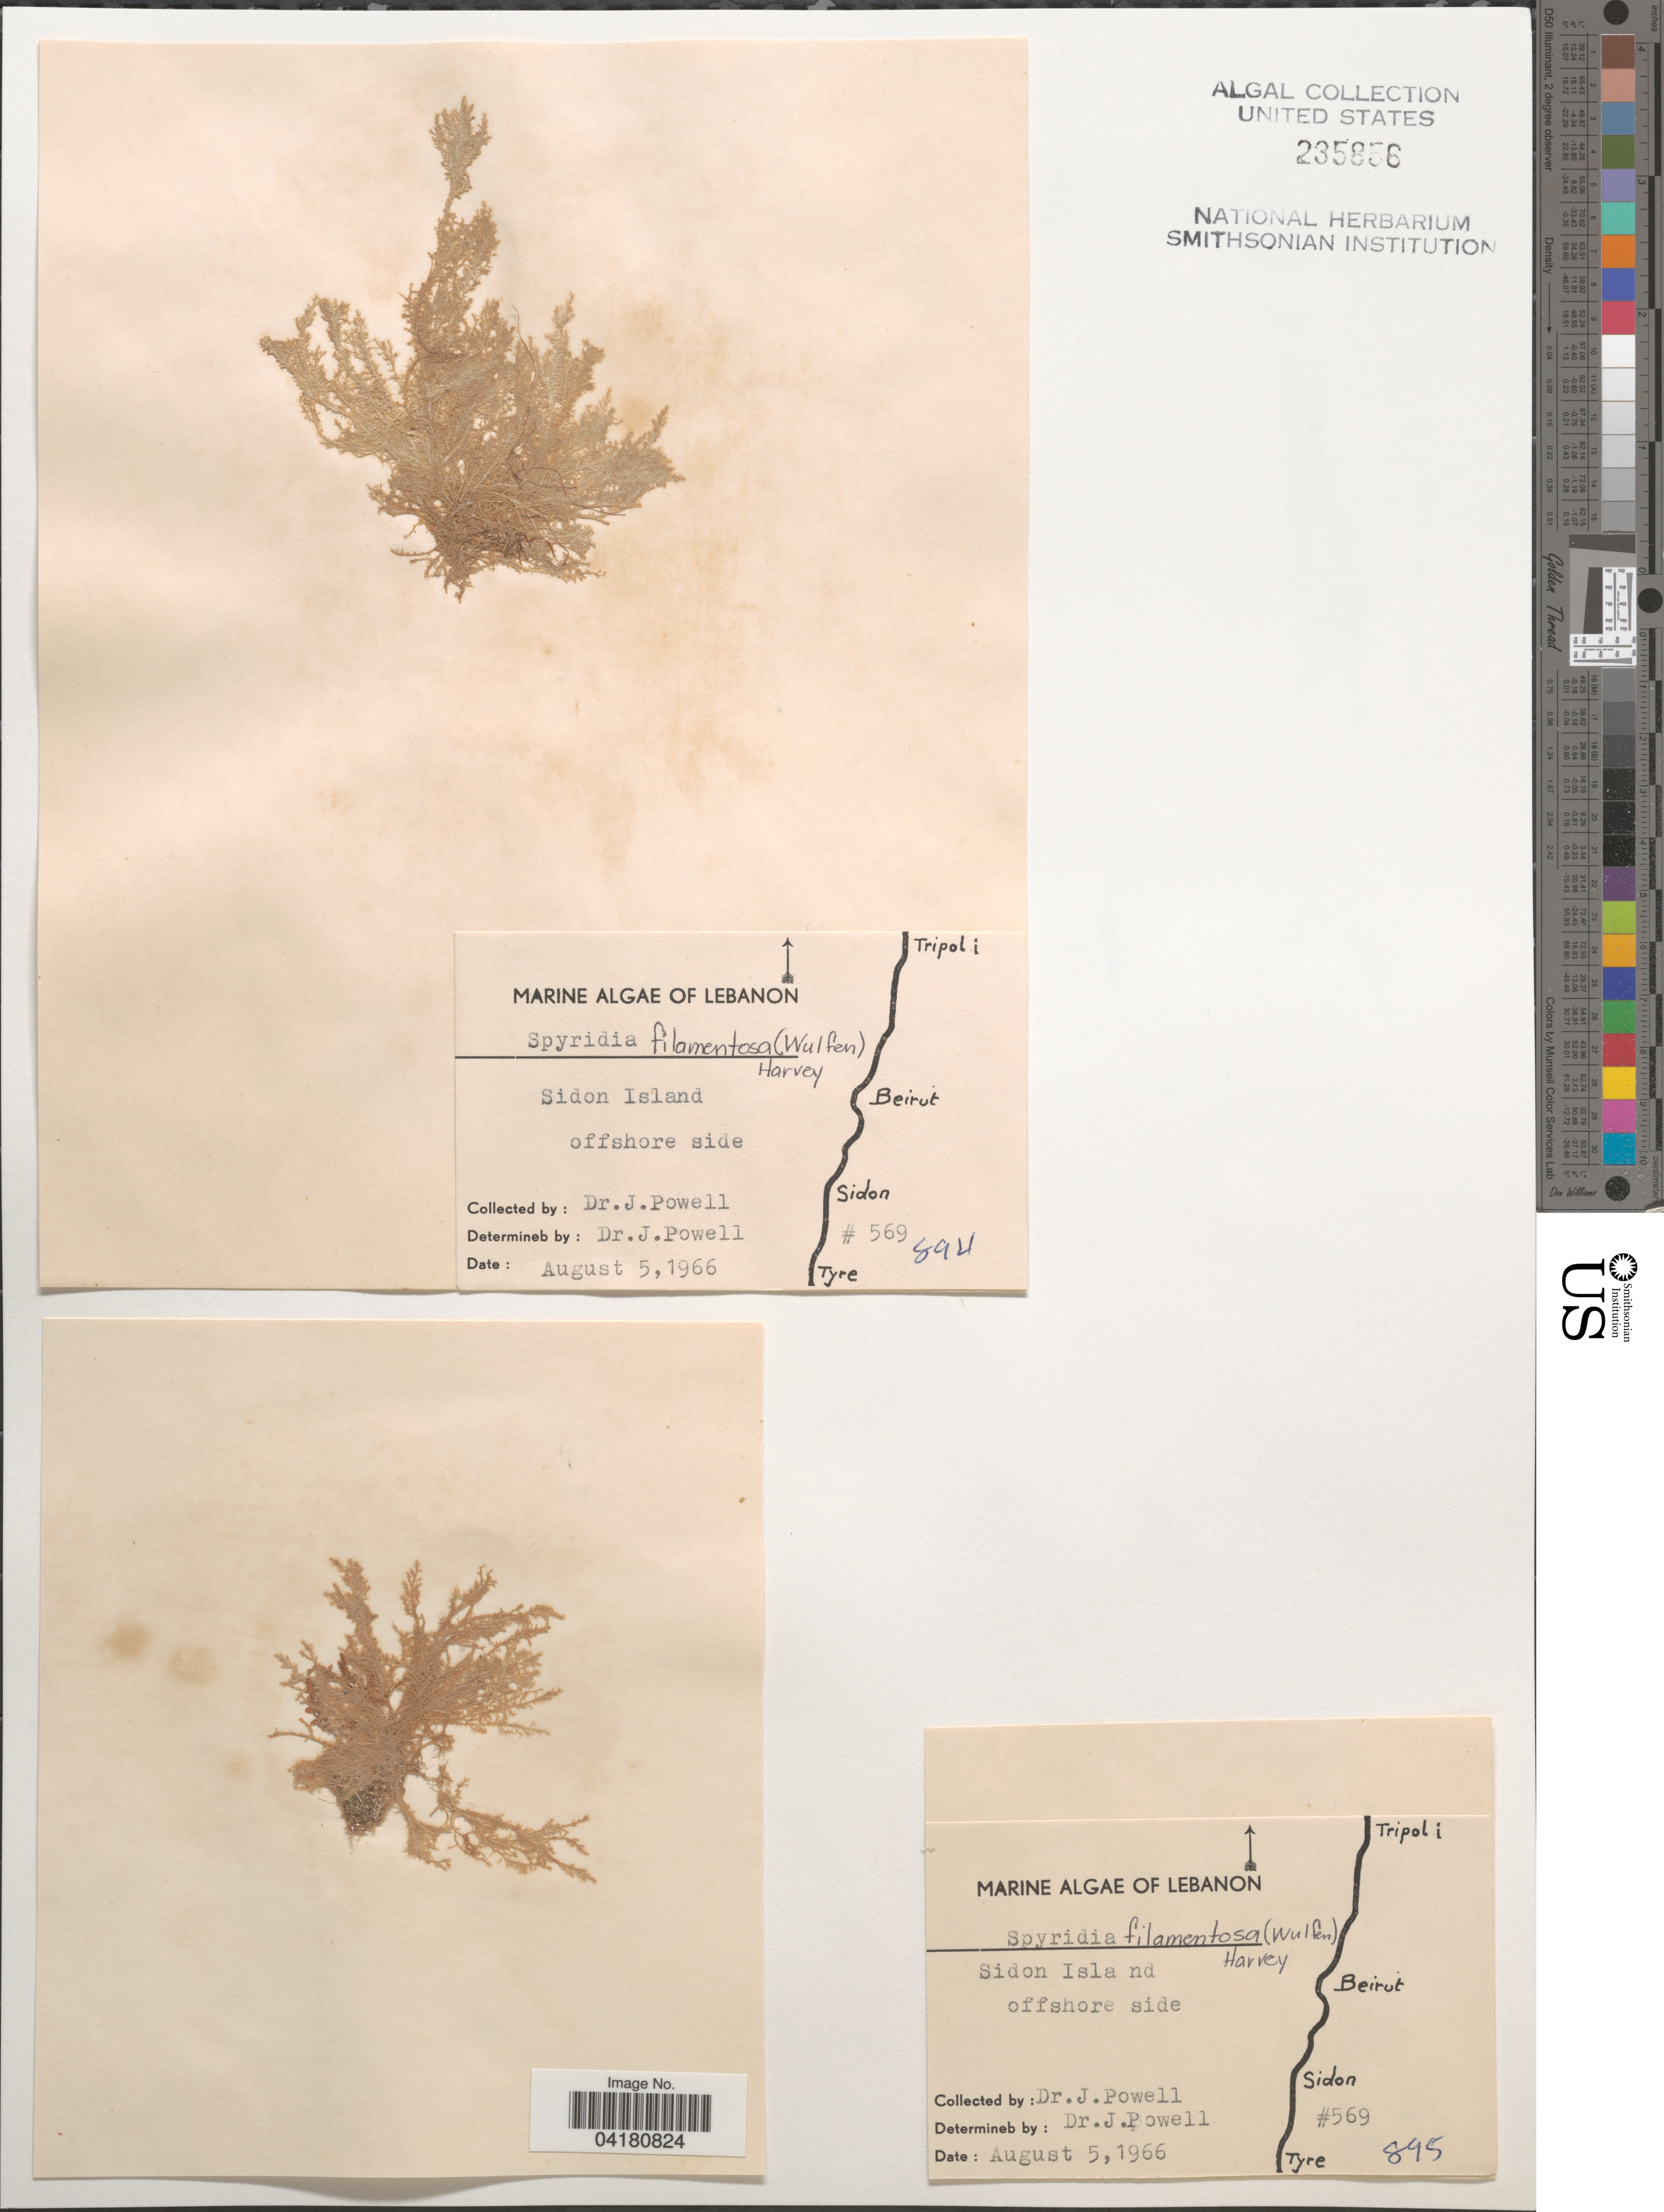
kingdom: Plantae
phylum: Rhodophyta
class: Florideophyceae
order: Ceramiales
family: Spyridiaceae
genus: Spyridia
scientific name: Spyridia filamentosa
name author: (Wulfen) Harv.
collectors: J. Powell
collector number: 569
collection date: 1966-08-05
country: Lebanon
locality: Sidon Island offshore side.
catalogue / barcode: US 235856